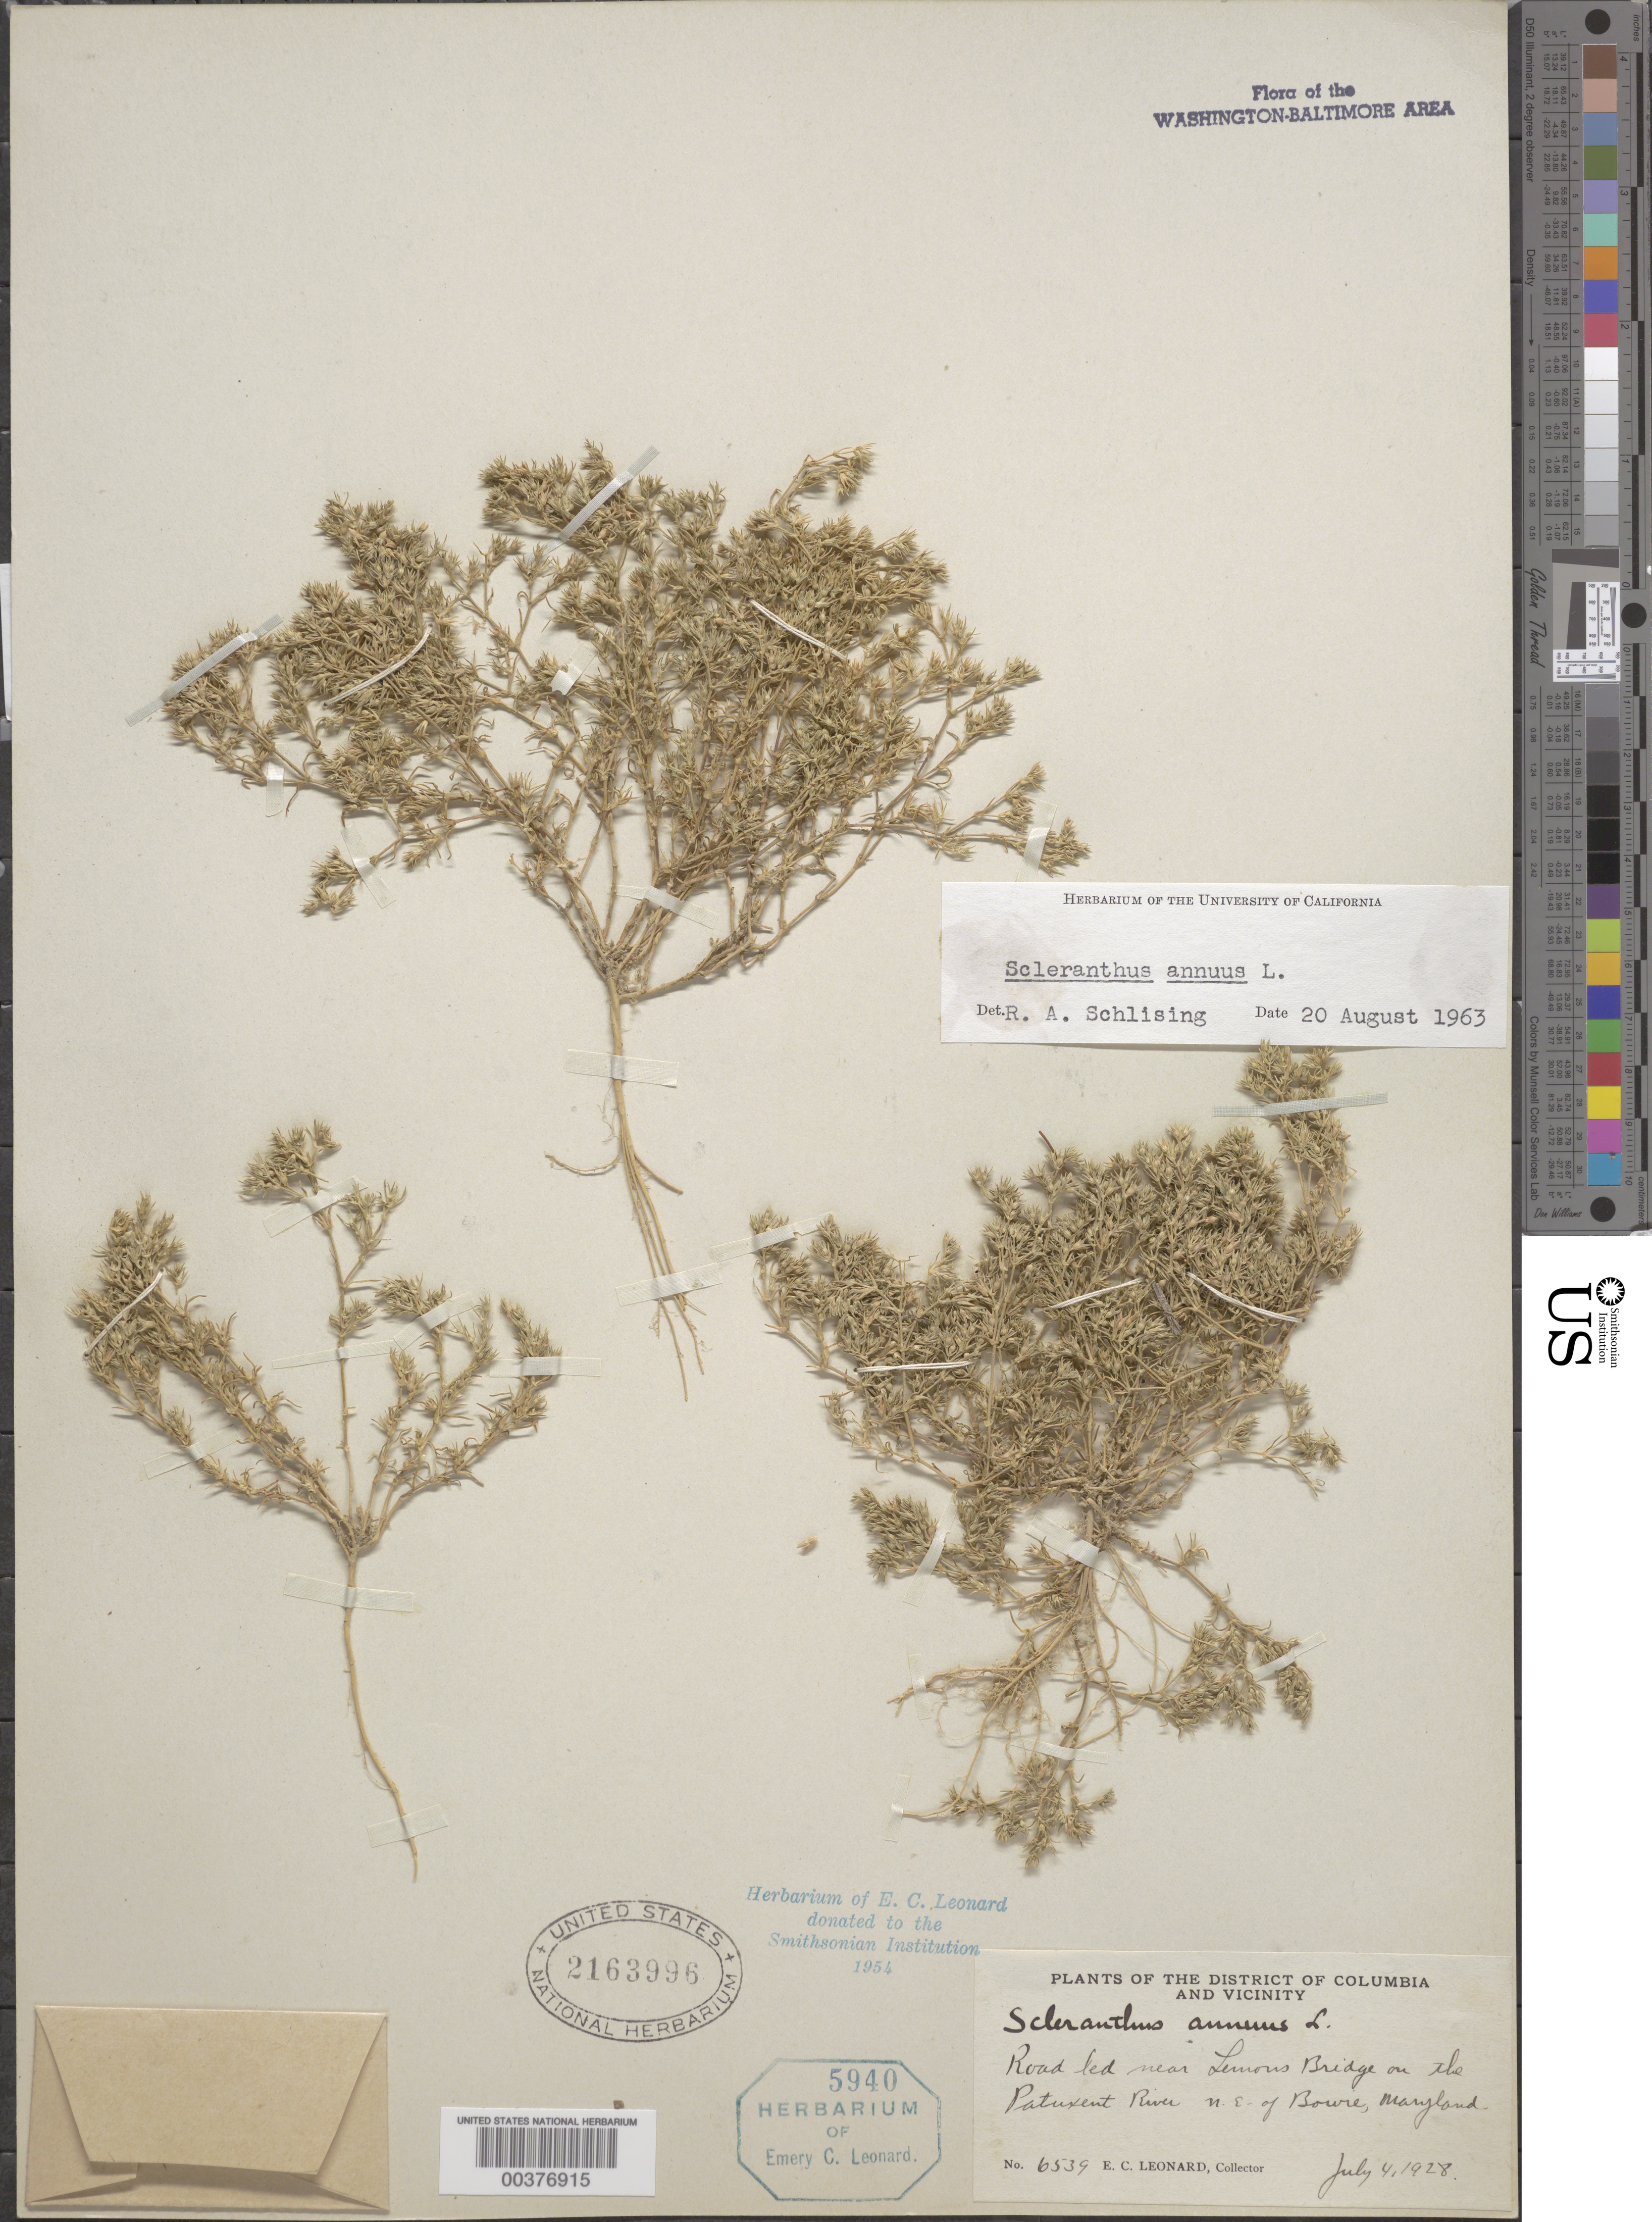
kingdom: Plantae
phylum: Tracheophyta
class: Magnoliopsida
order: Caryophyllales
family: Caryophyllaceae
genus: Scleranthus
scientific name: Scleranthus annuus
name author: L.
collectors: E. C. Leonard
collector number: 6539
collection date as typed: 04 Jul 1928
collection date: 1928-07-04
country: United States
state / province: Maryland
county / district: Prince George's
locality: Lemons Bridge vicinity, Patuxent River, northeast of Bowie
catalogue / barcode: US 2163996